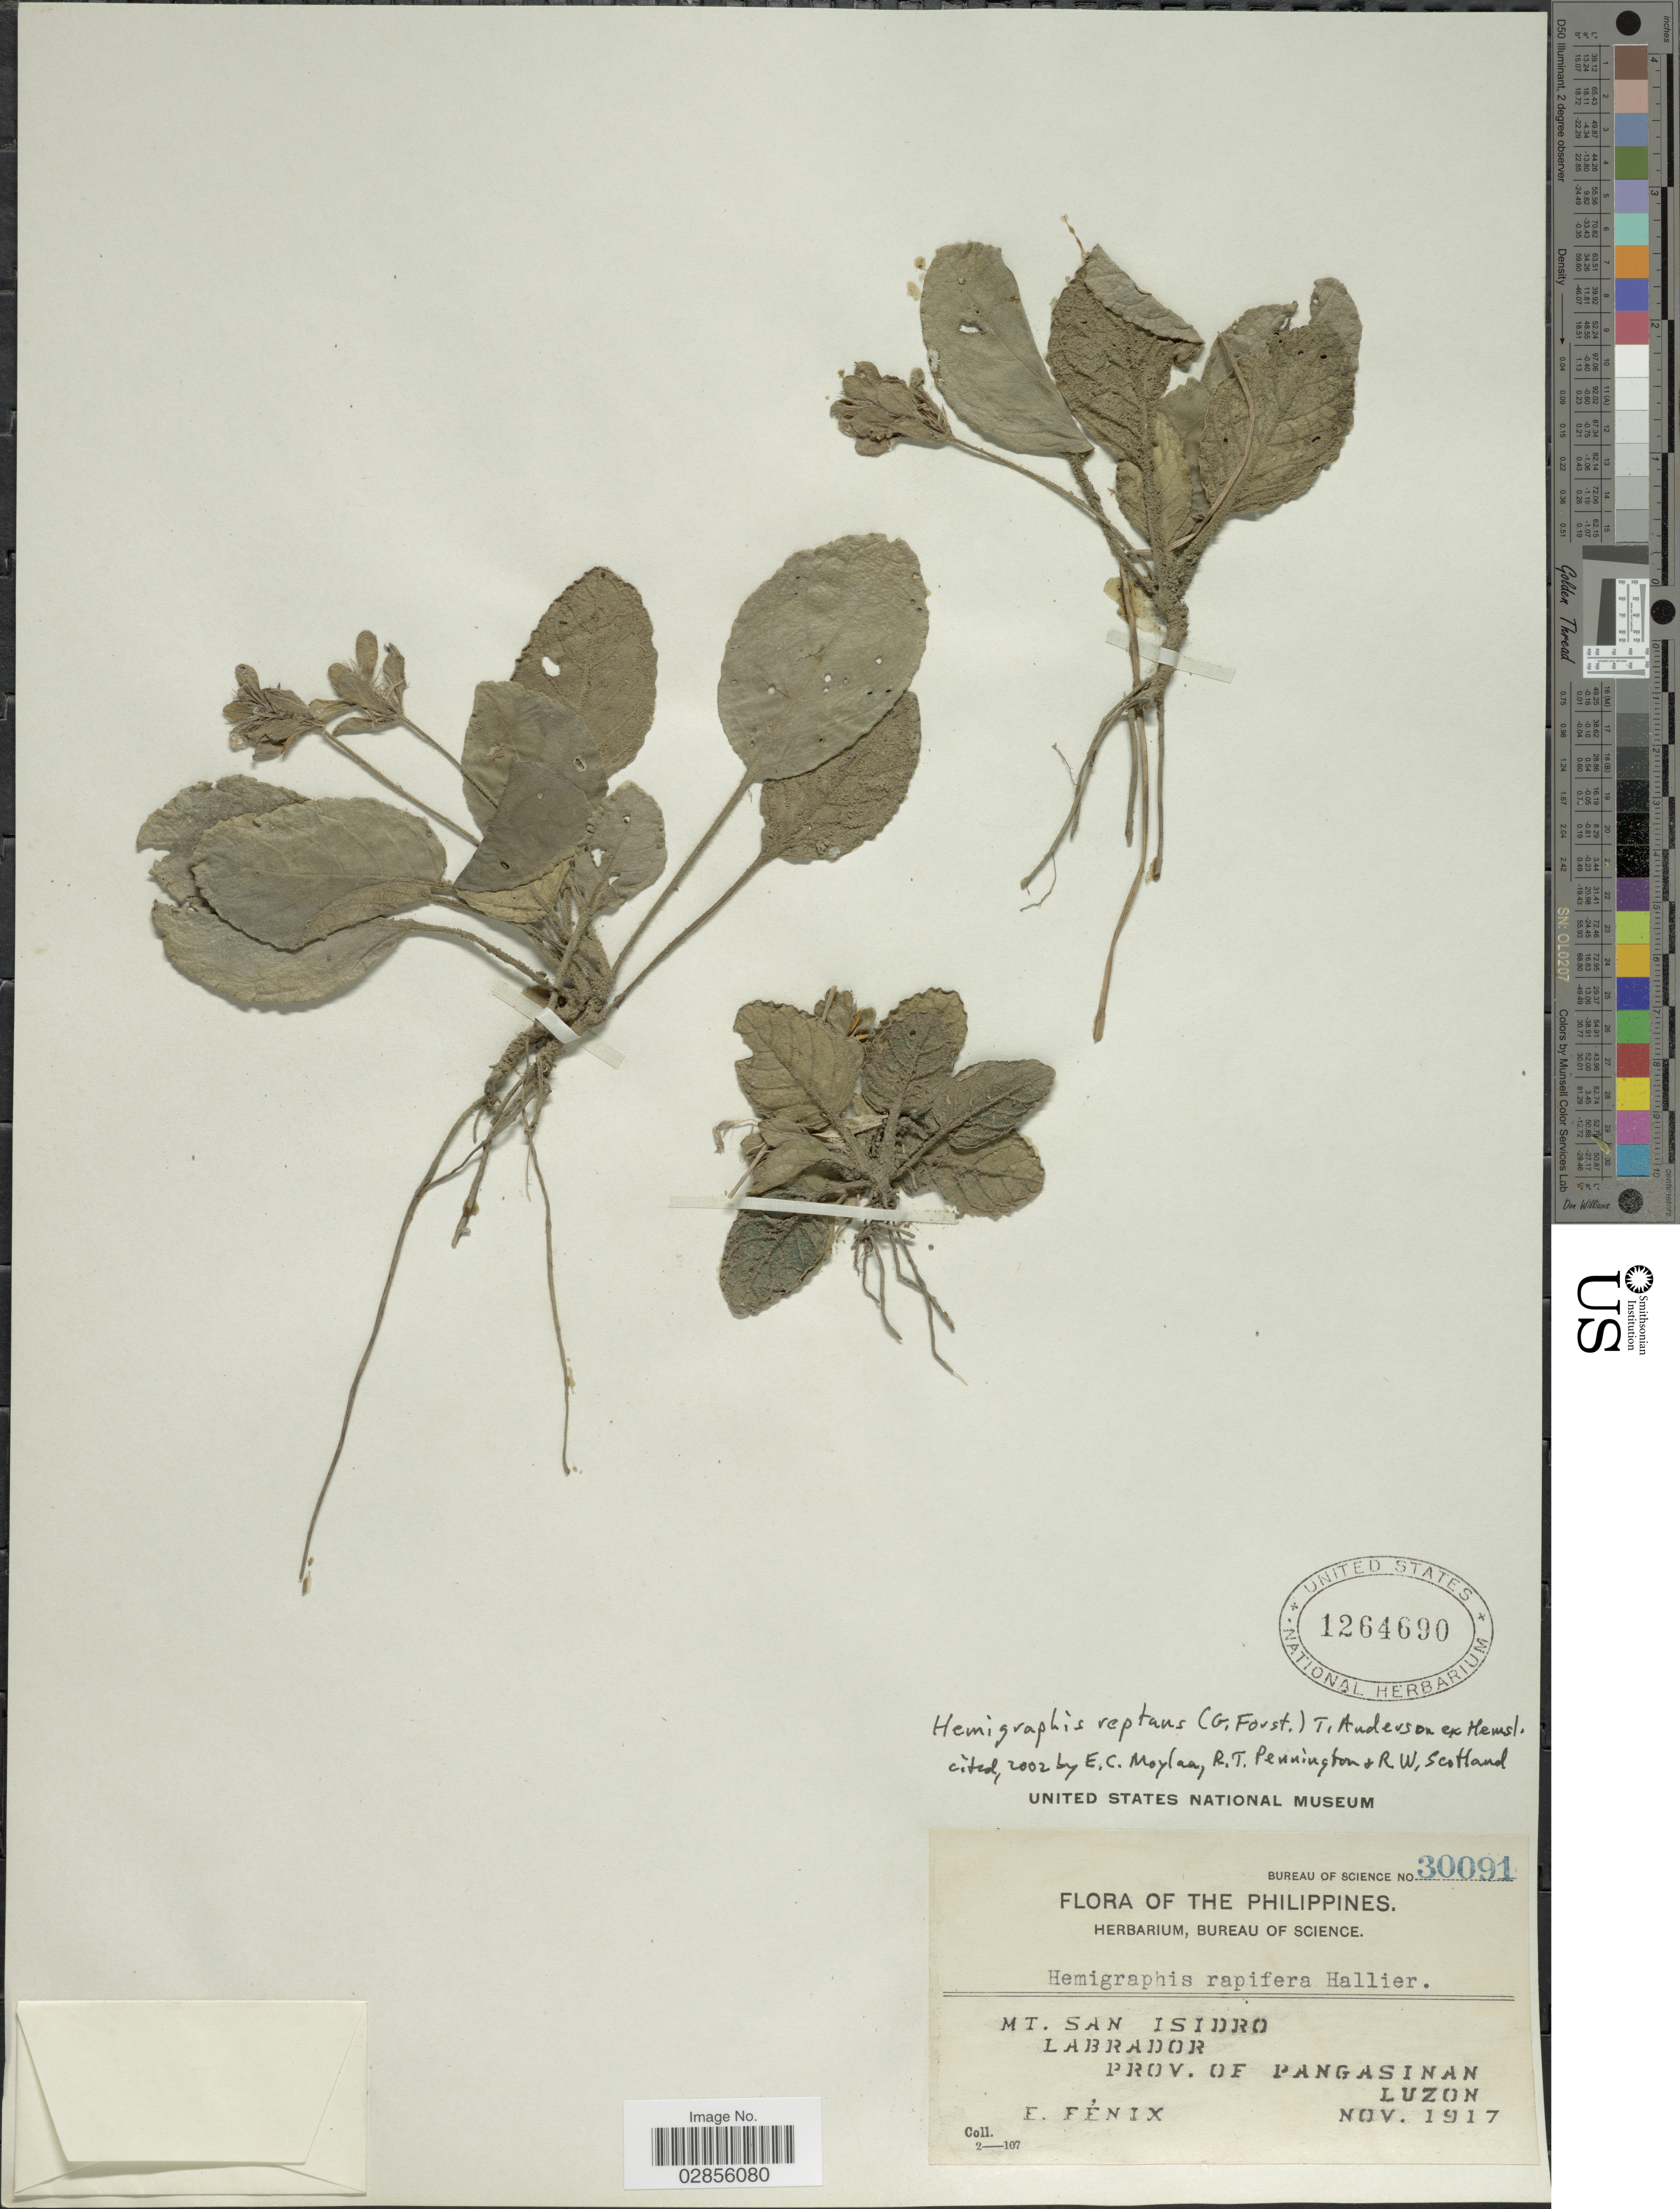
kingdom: Plantae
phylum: Tracheophyta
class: Magnoliopsida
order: Lamiales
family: Acanthaceae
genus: Hemigraphis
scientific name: Hemigraphis reptans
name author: (G. Forst.) T. Anderson ex Hemsl.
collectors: E. Fénix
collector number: Bureau of Science 30091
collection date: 1917-11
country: Philippines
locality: Mt. San Isidro, Labrador. Prov. of Pangasinan, Luzon.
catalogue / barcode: US 1264690